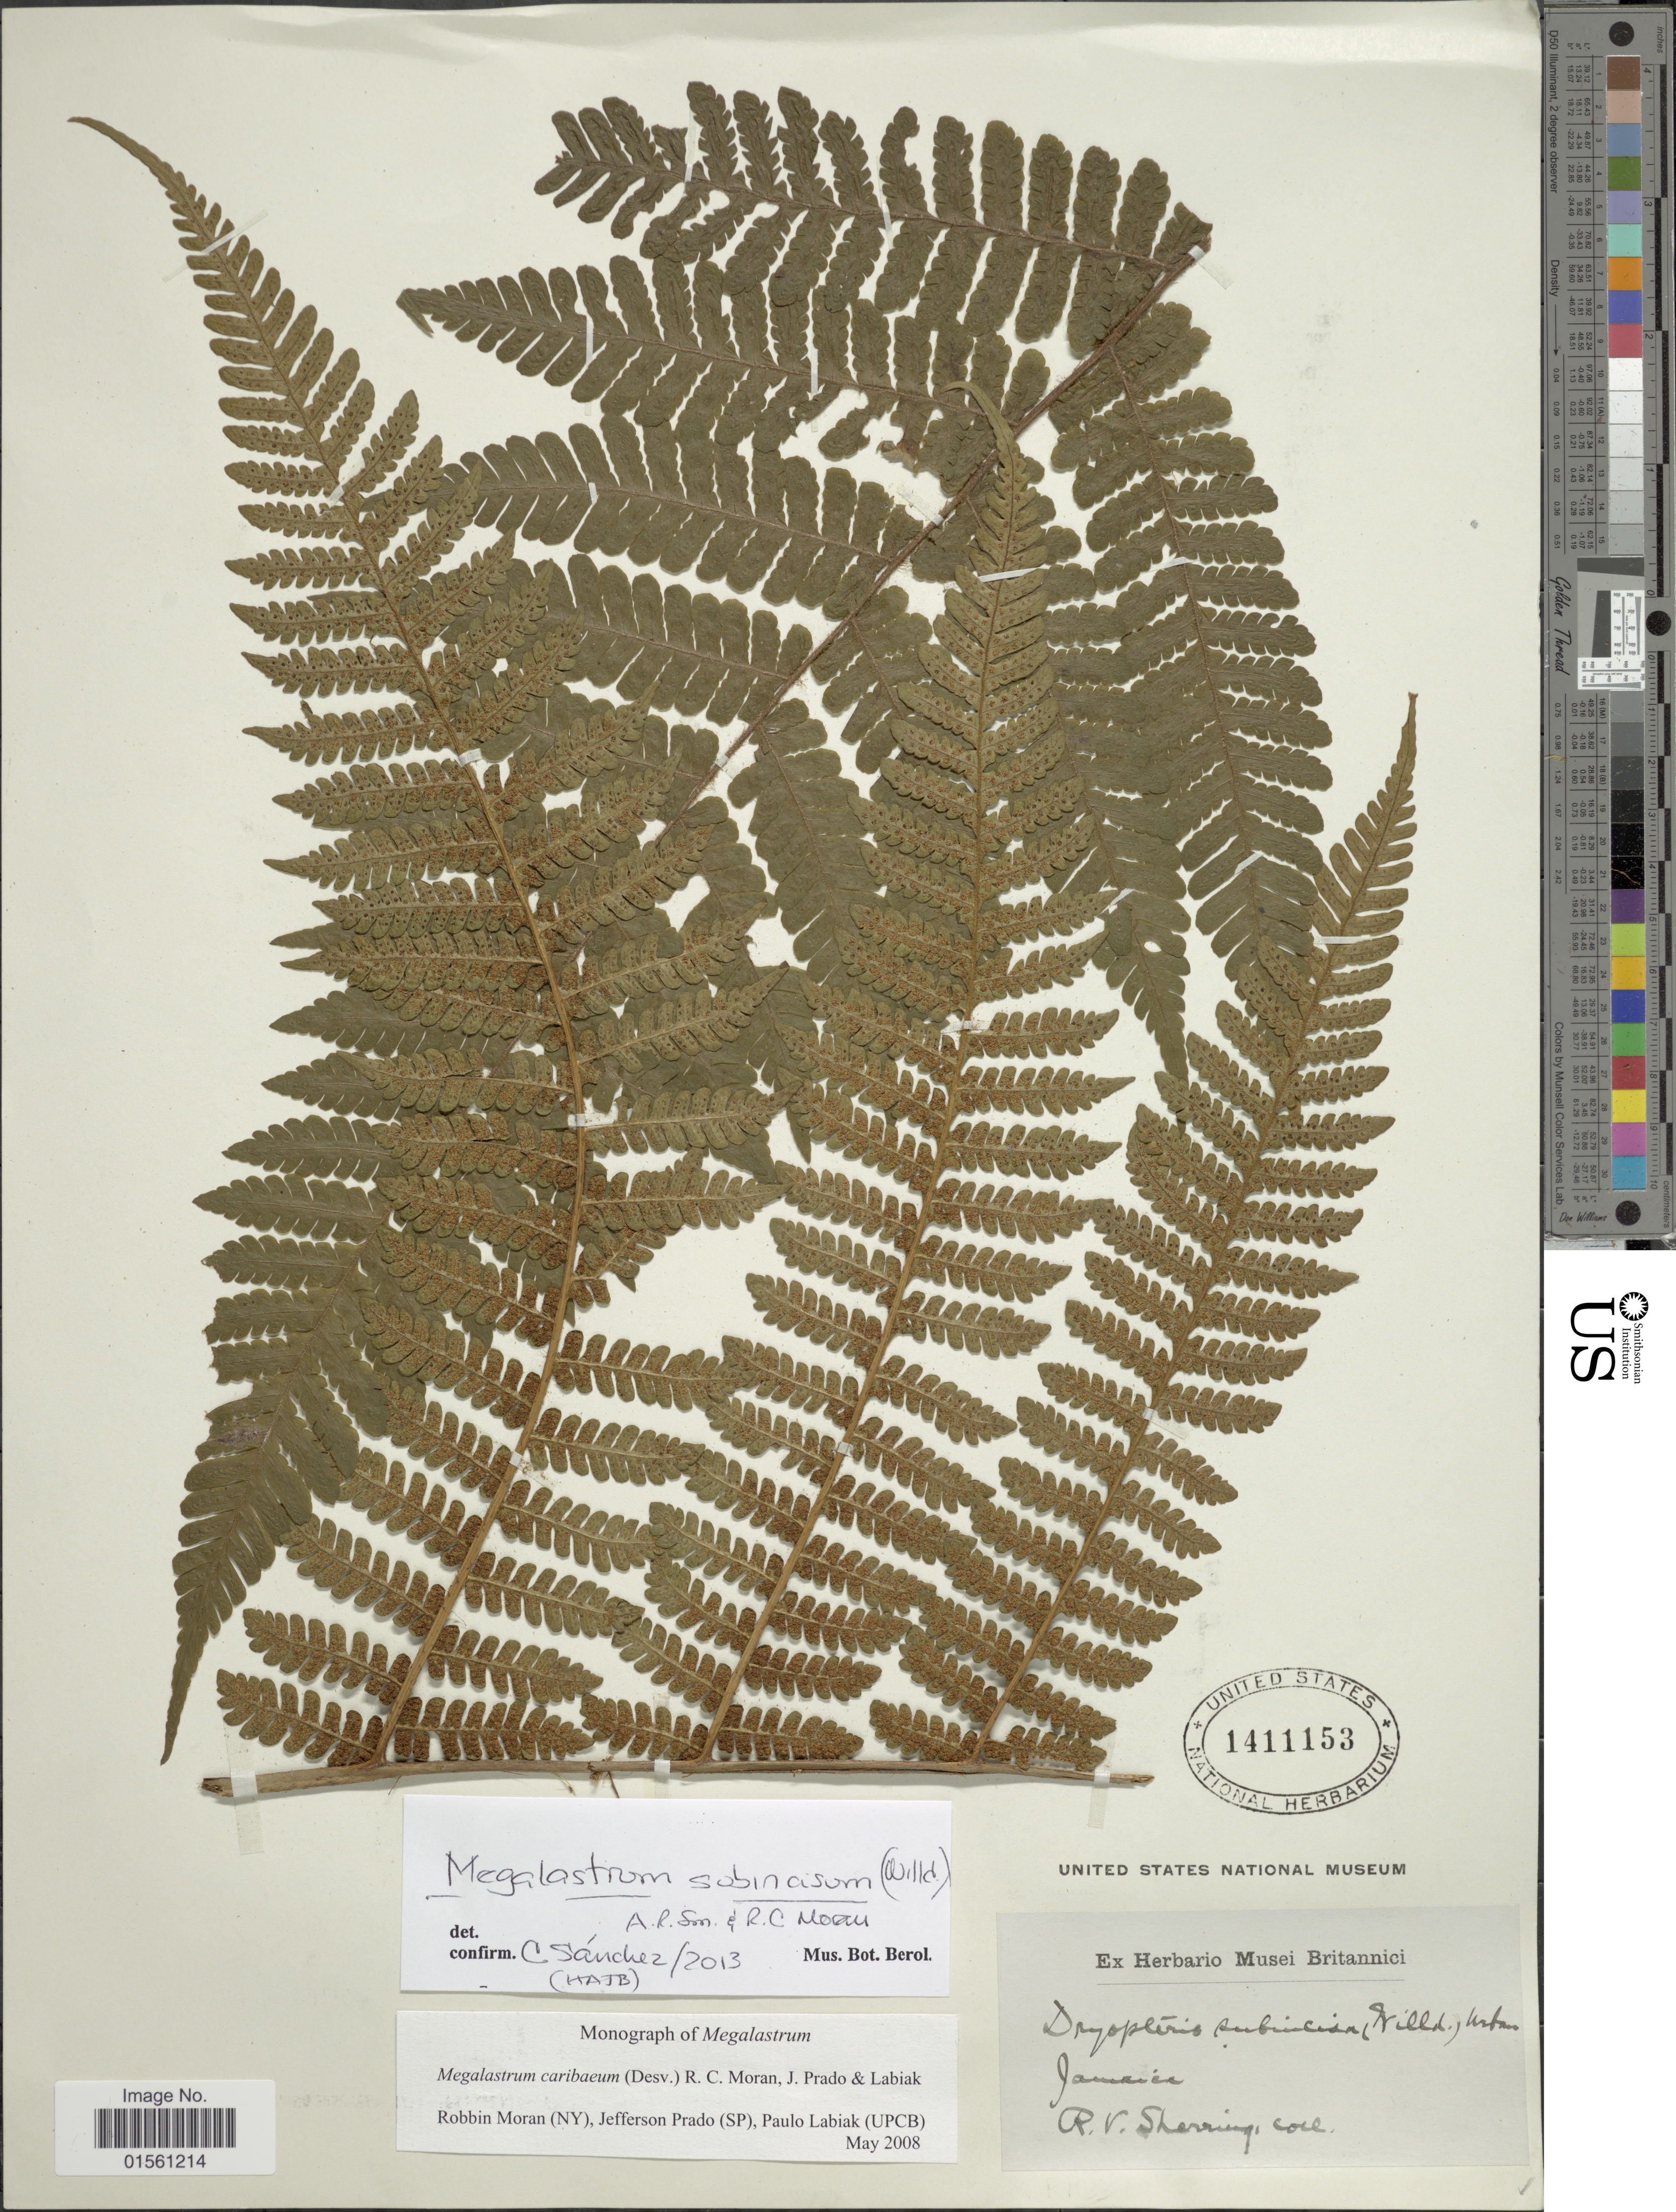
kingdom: Plantae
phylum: Tracheophyta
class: Polypodiopsida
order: Polypodiales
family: Dryopteridaceae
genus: Megalastrum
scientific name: Megalastrum subincisum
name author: (Willd.) A.R. Sm. & R.C. Moran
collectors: R. Sherring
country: Jamaica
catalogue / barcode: US 1411153